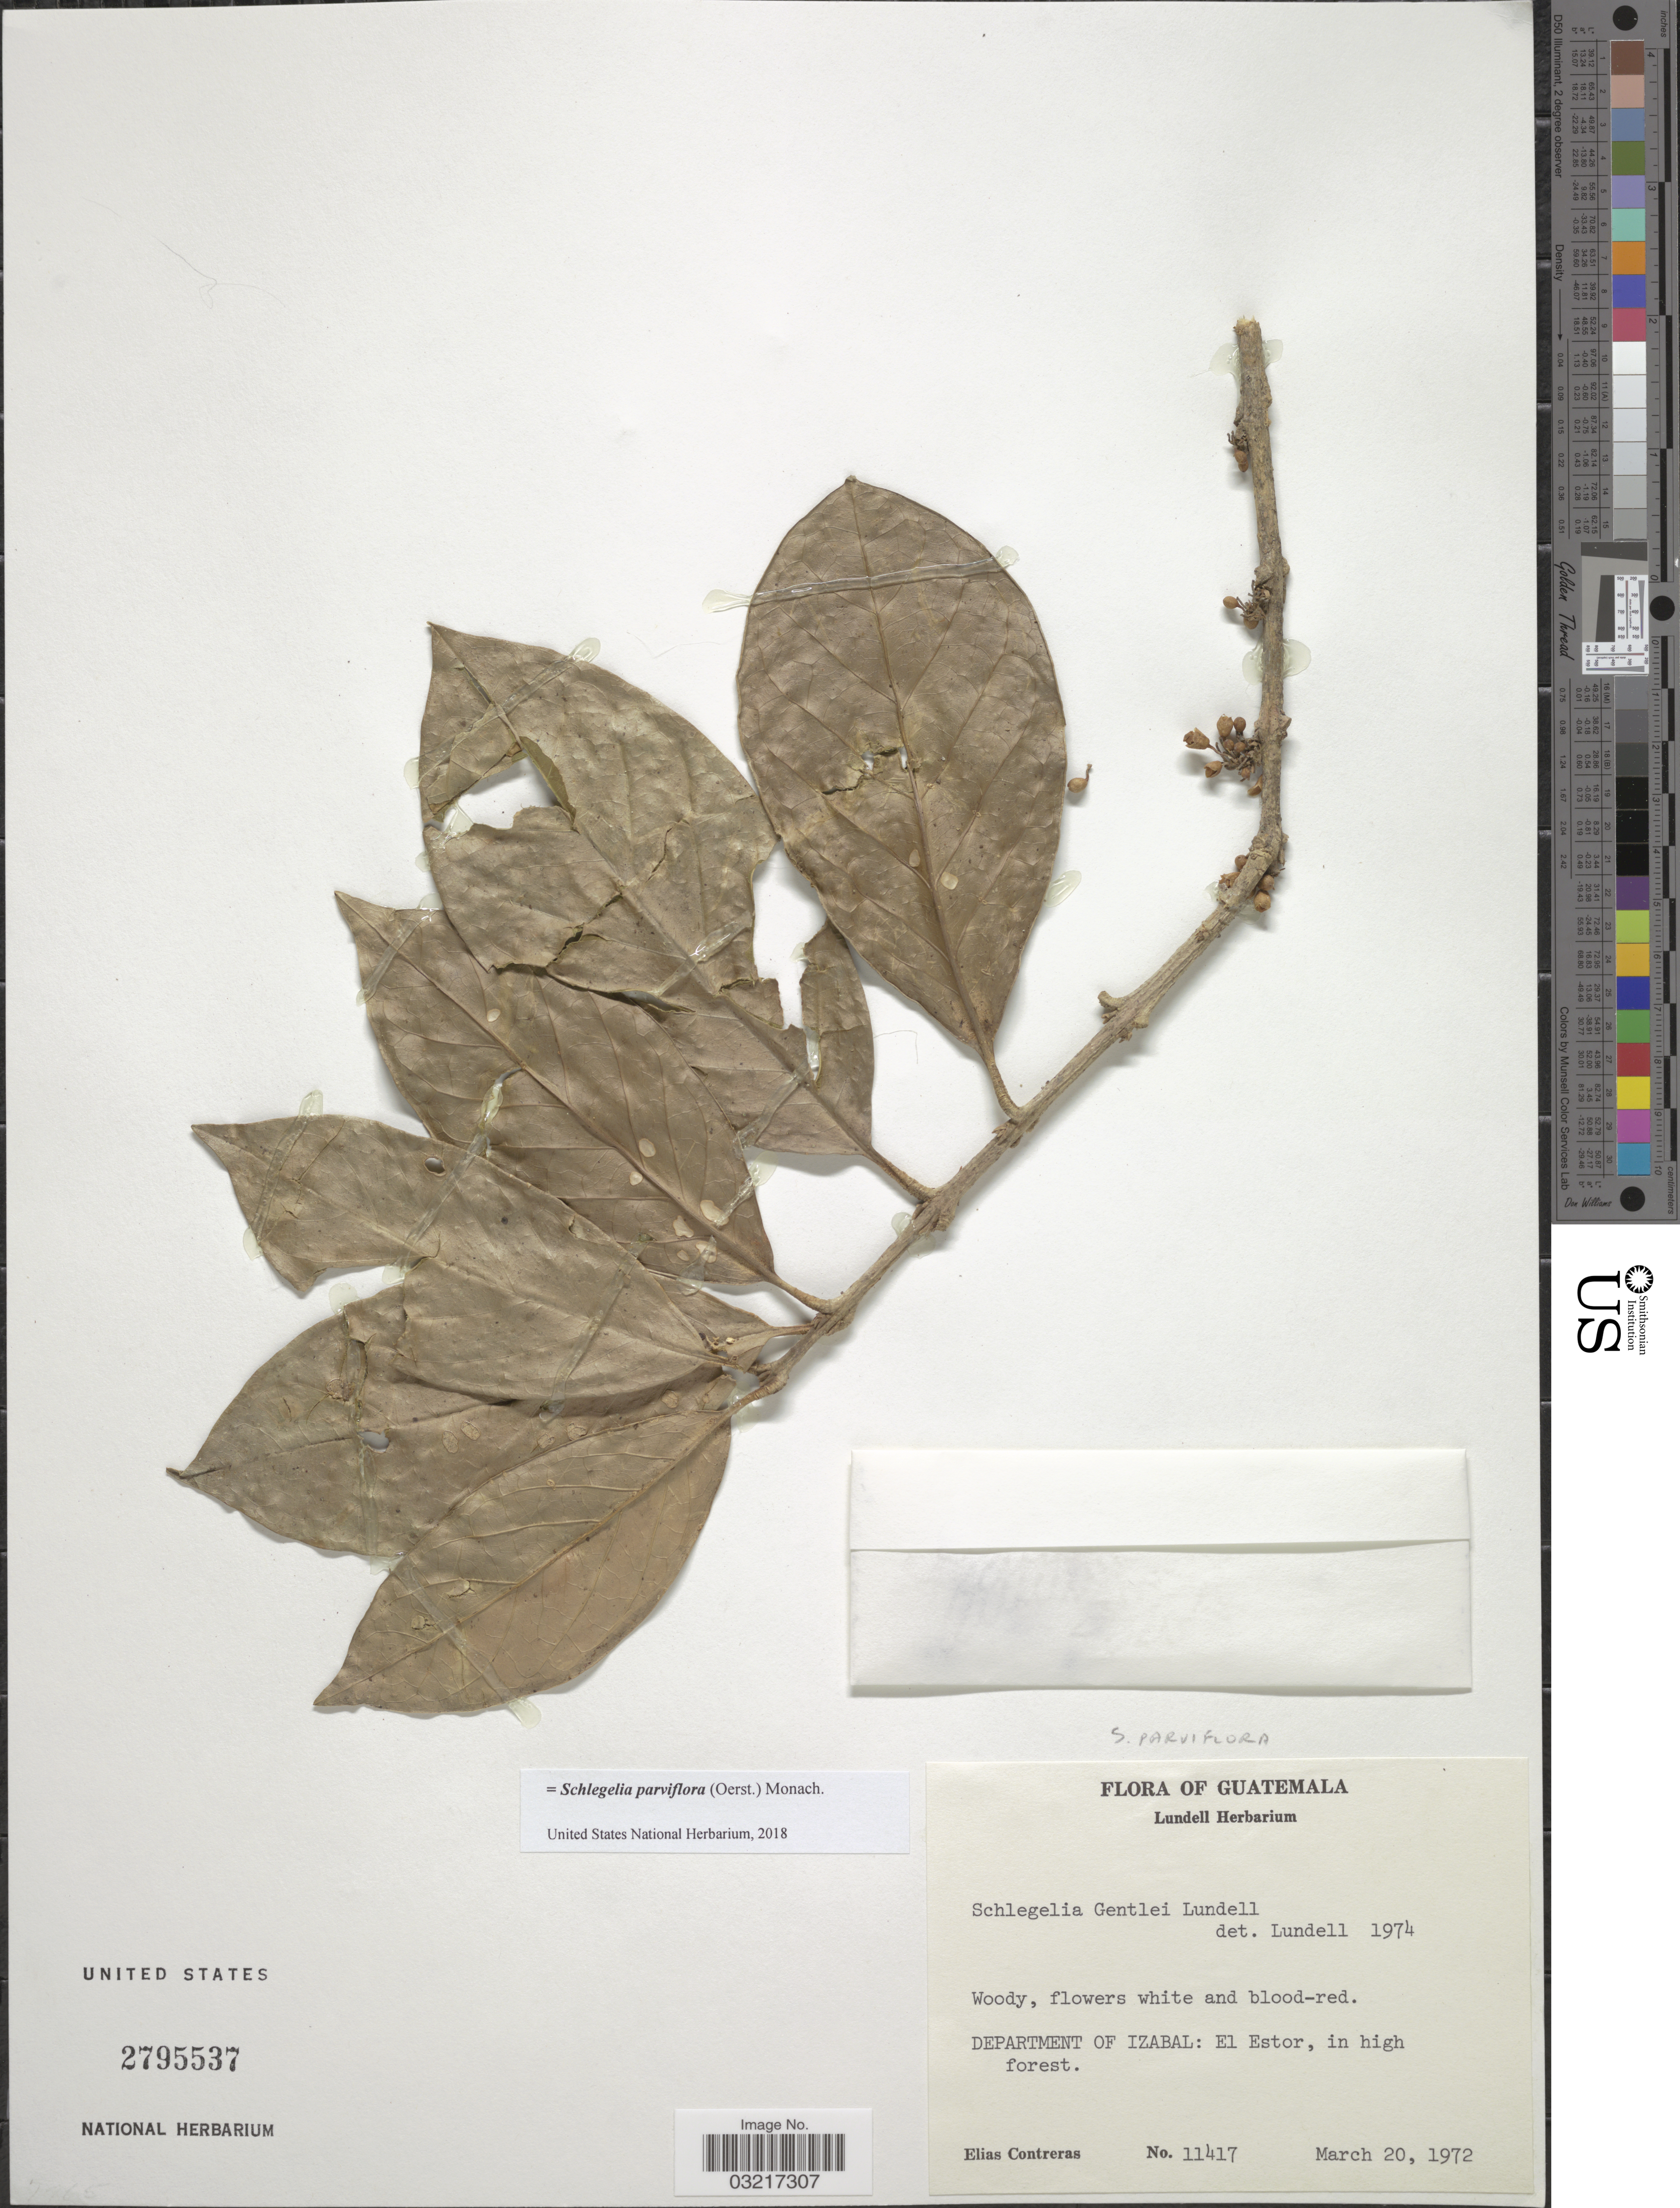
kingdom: Plantae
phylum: Tracheophyta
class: Magnoliopsida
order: Lamiales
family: Schlegeliaceae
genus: Schlegelia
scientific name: Schlegelia parviflora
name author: (Oerst.) Monach.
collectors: E. Conteras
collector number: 11417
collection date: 1972-03-20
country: Guatemala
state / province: Izabal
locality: Department of Izabal: El Estor, in high forest.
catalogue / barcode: US 2795537